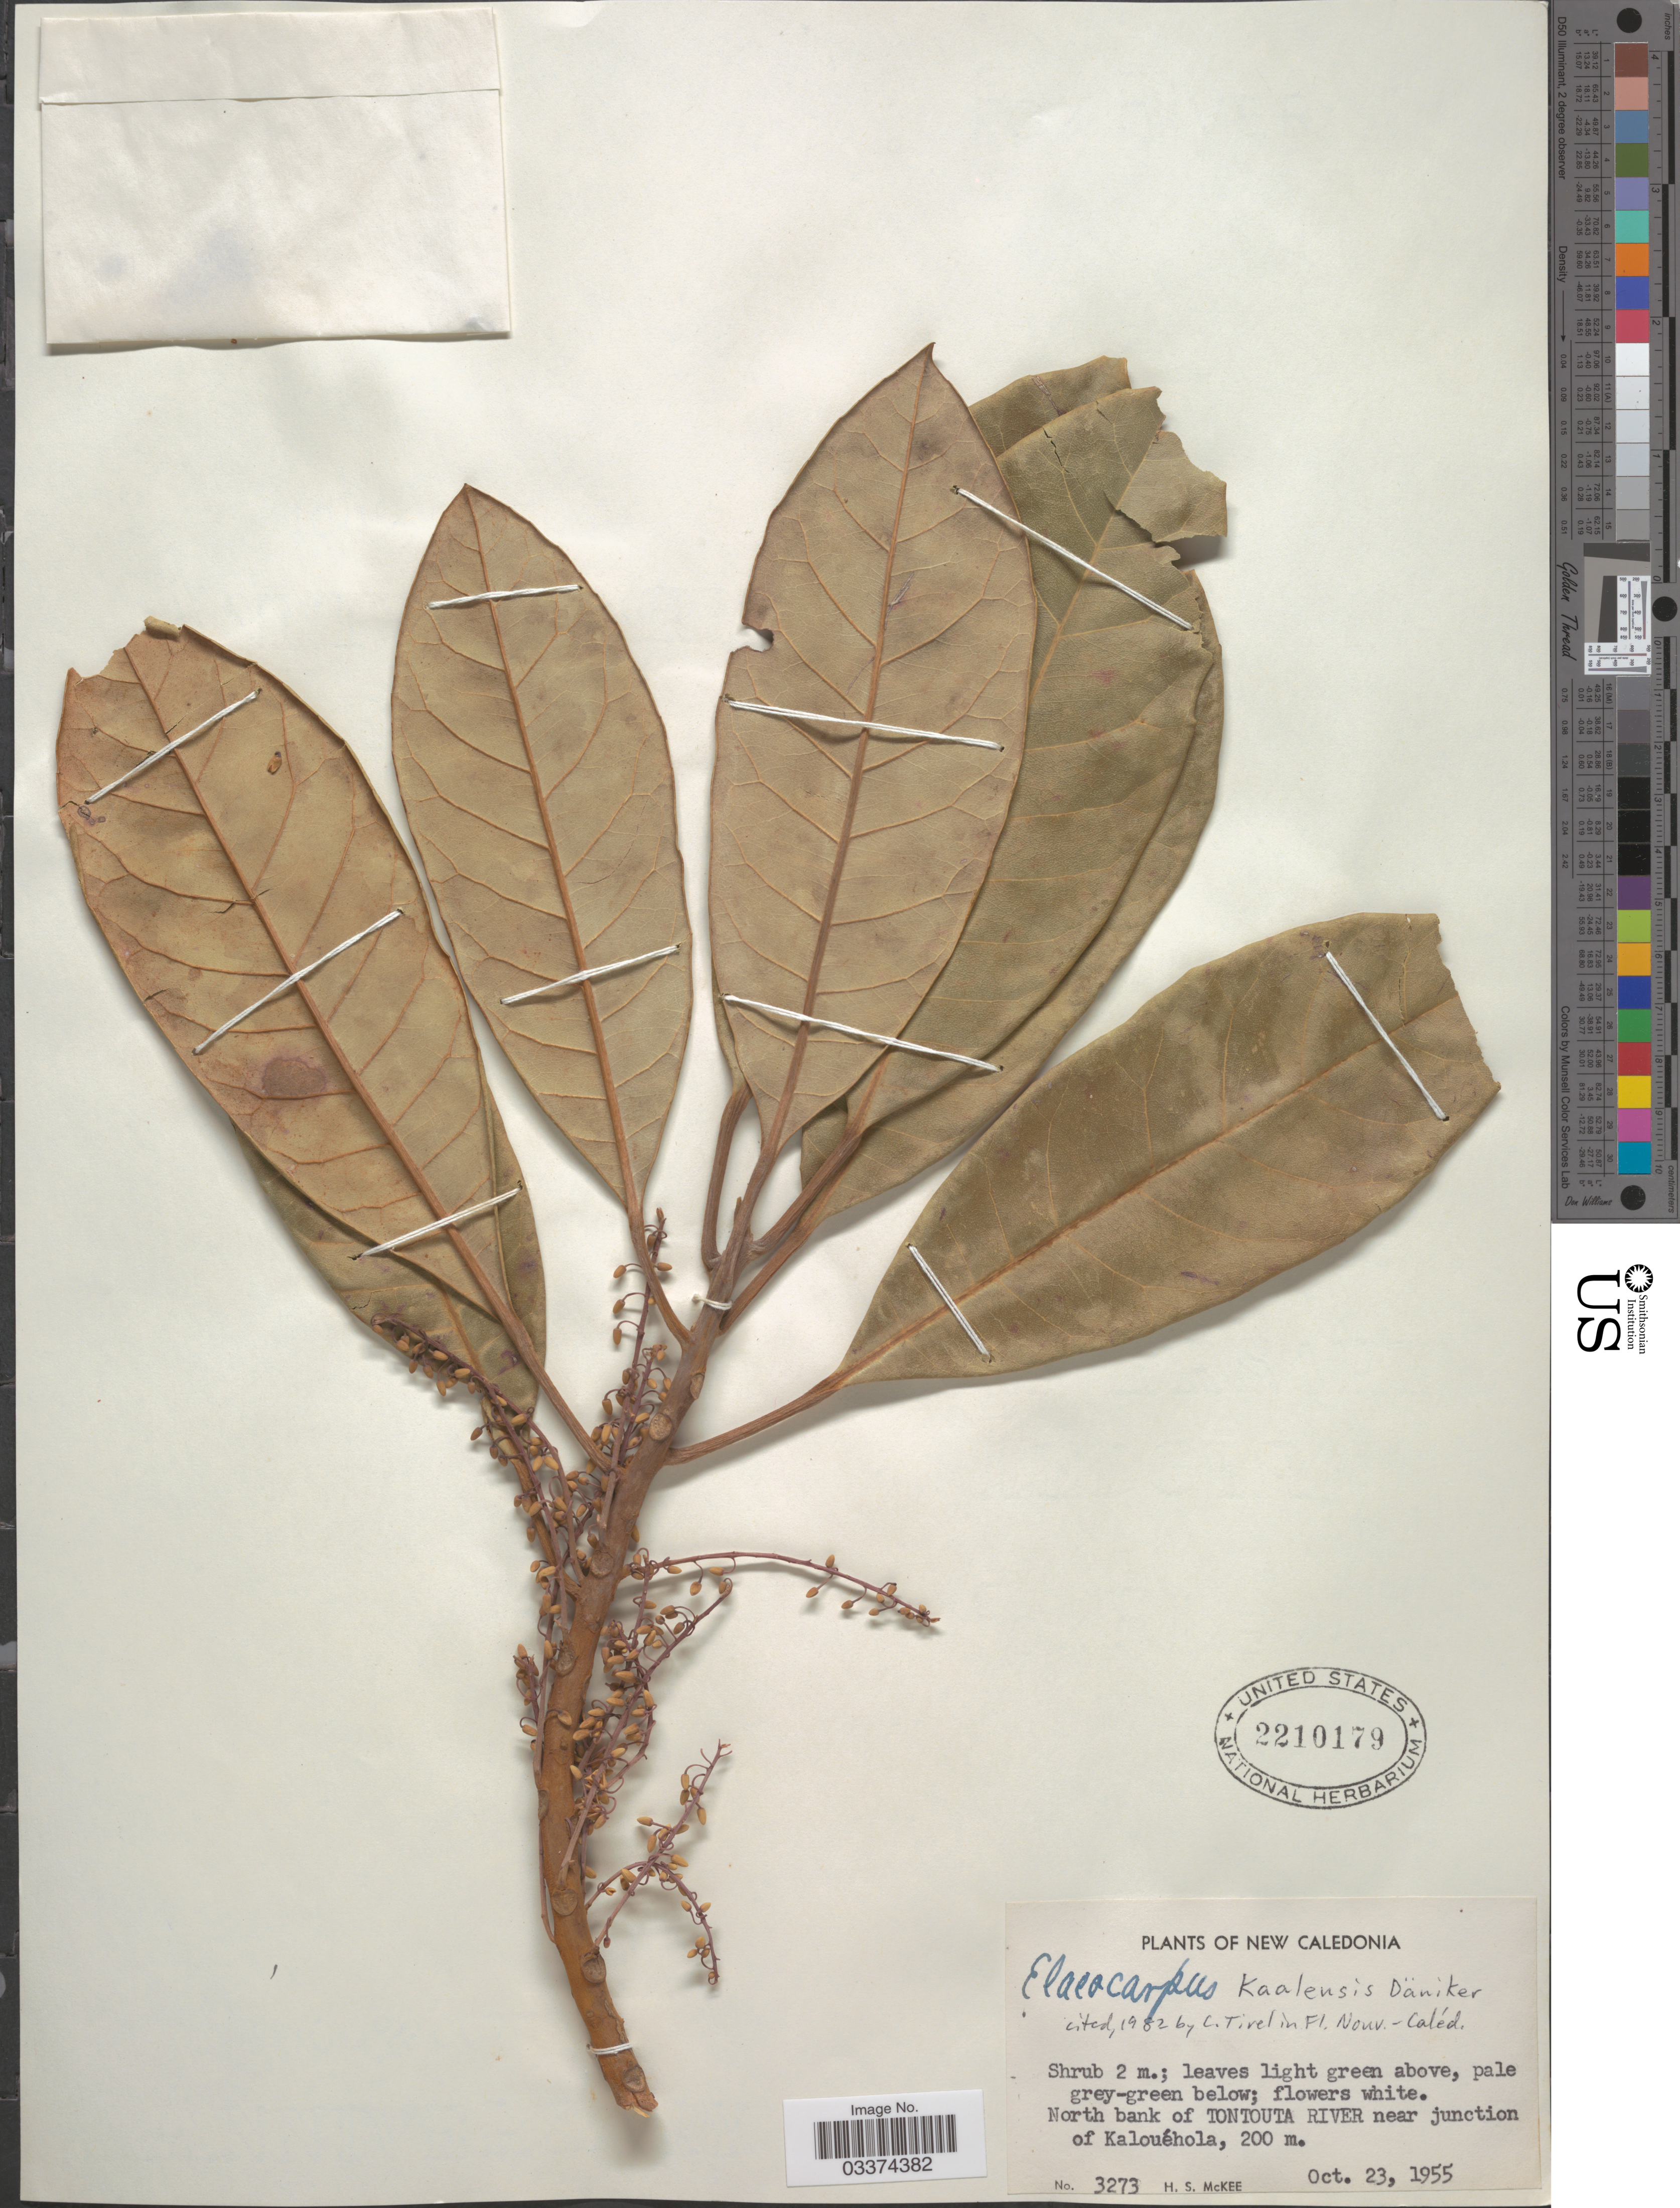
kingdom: Plantae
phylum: Tracheophyta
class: Magnoliopsida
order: Oxalidales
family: Elaeocarpaceae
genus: Elaeocarpus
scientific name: Elaeocarpus kaalensis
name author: Däniker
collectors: H. S. McKee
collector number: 3273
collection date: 1955-10-23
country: New Caledonia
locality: North bank of Tontouta River near junction of Kalouéhola.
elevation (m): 200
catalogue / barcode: US 2210179